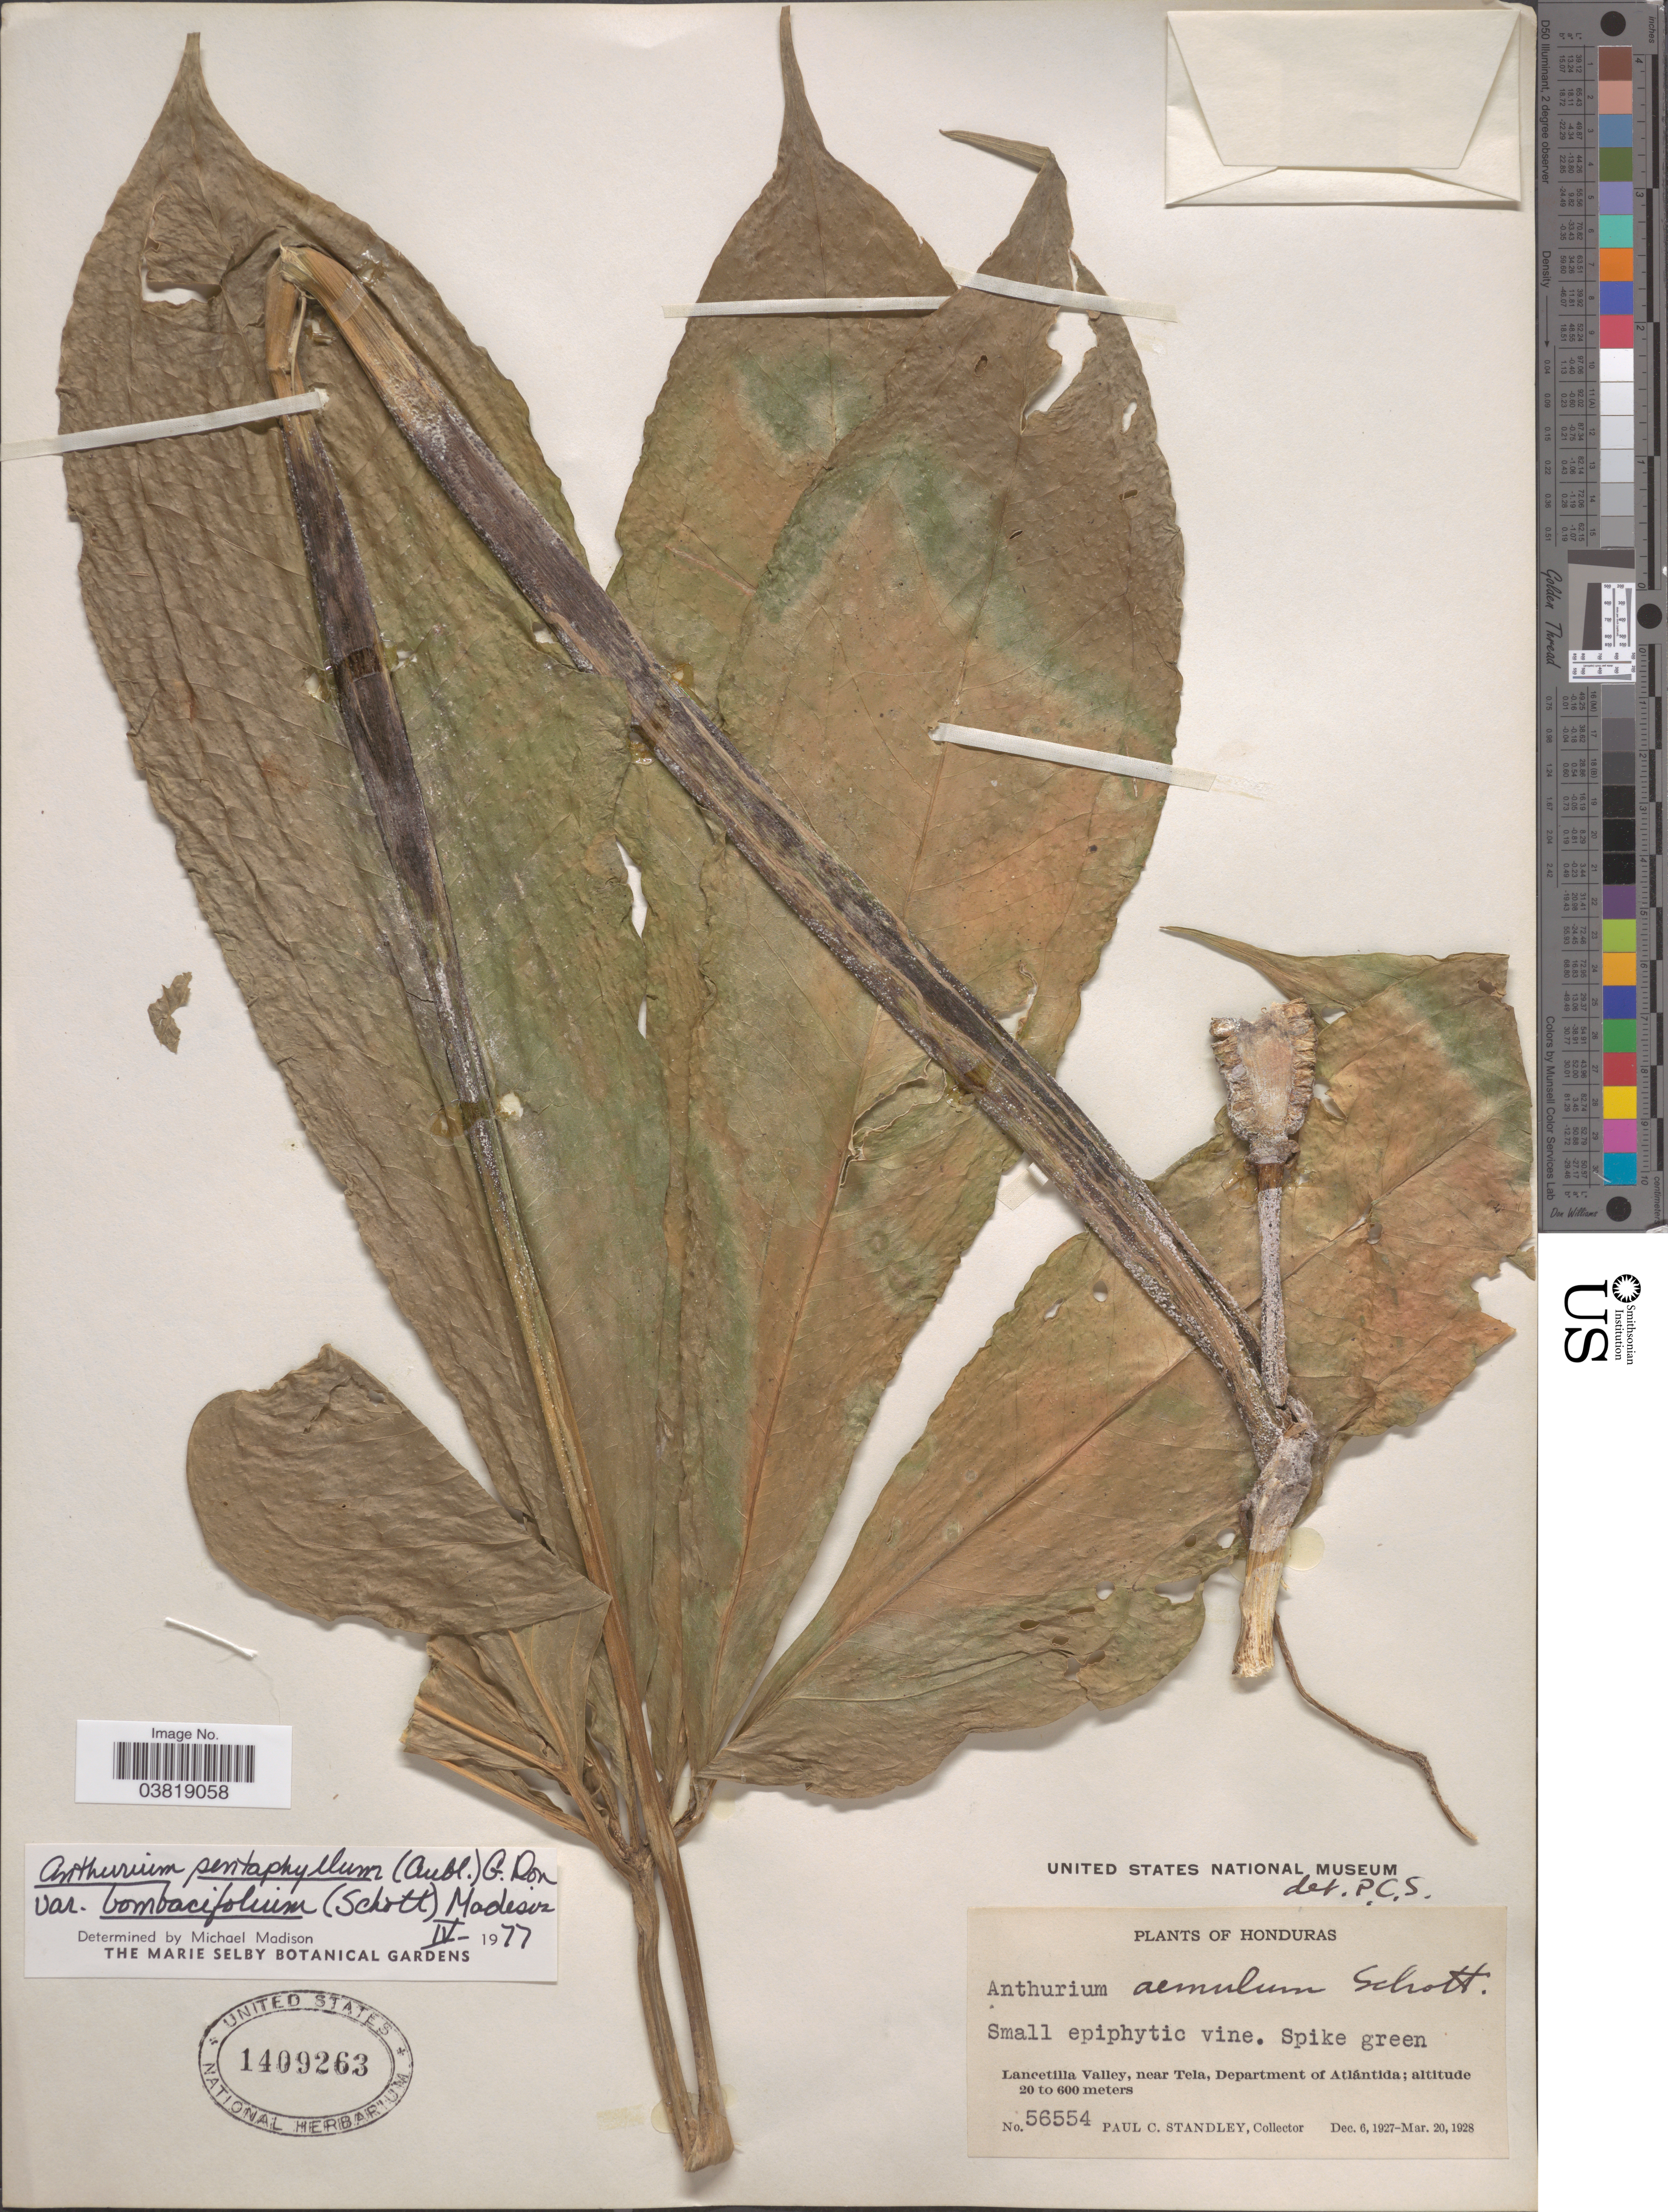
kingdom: Plantae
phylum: Tracheophyta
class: Liliopsida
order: Alismatales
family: Araceae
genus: Anthurium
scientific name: Anthurium pentaphyllum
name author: (Aubl.) G. Don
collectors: P. C. Standley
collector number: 56554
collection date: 1927-12-06/1928-03-20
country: Honduras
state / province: Atlantida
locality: Lancetilla Valley, near Tela, Department of Atlántida.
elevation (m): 20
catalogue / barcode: US 1409263